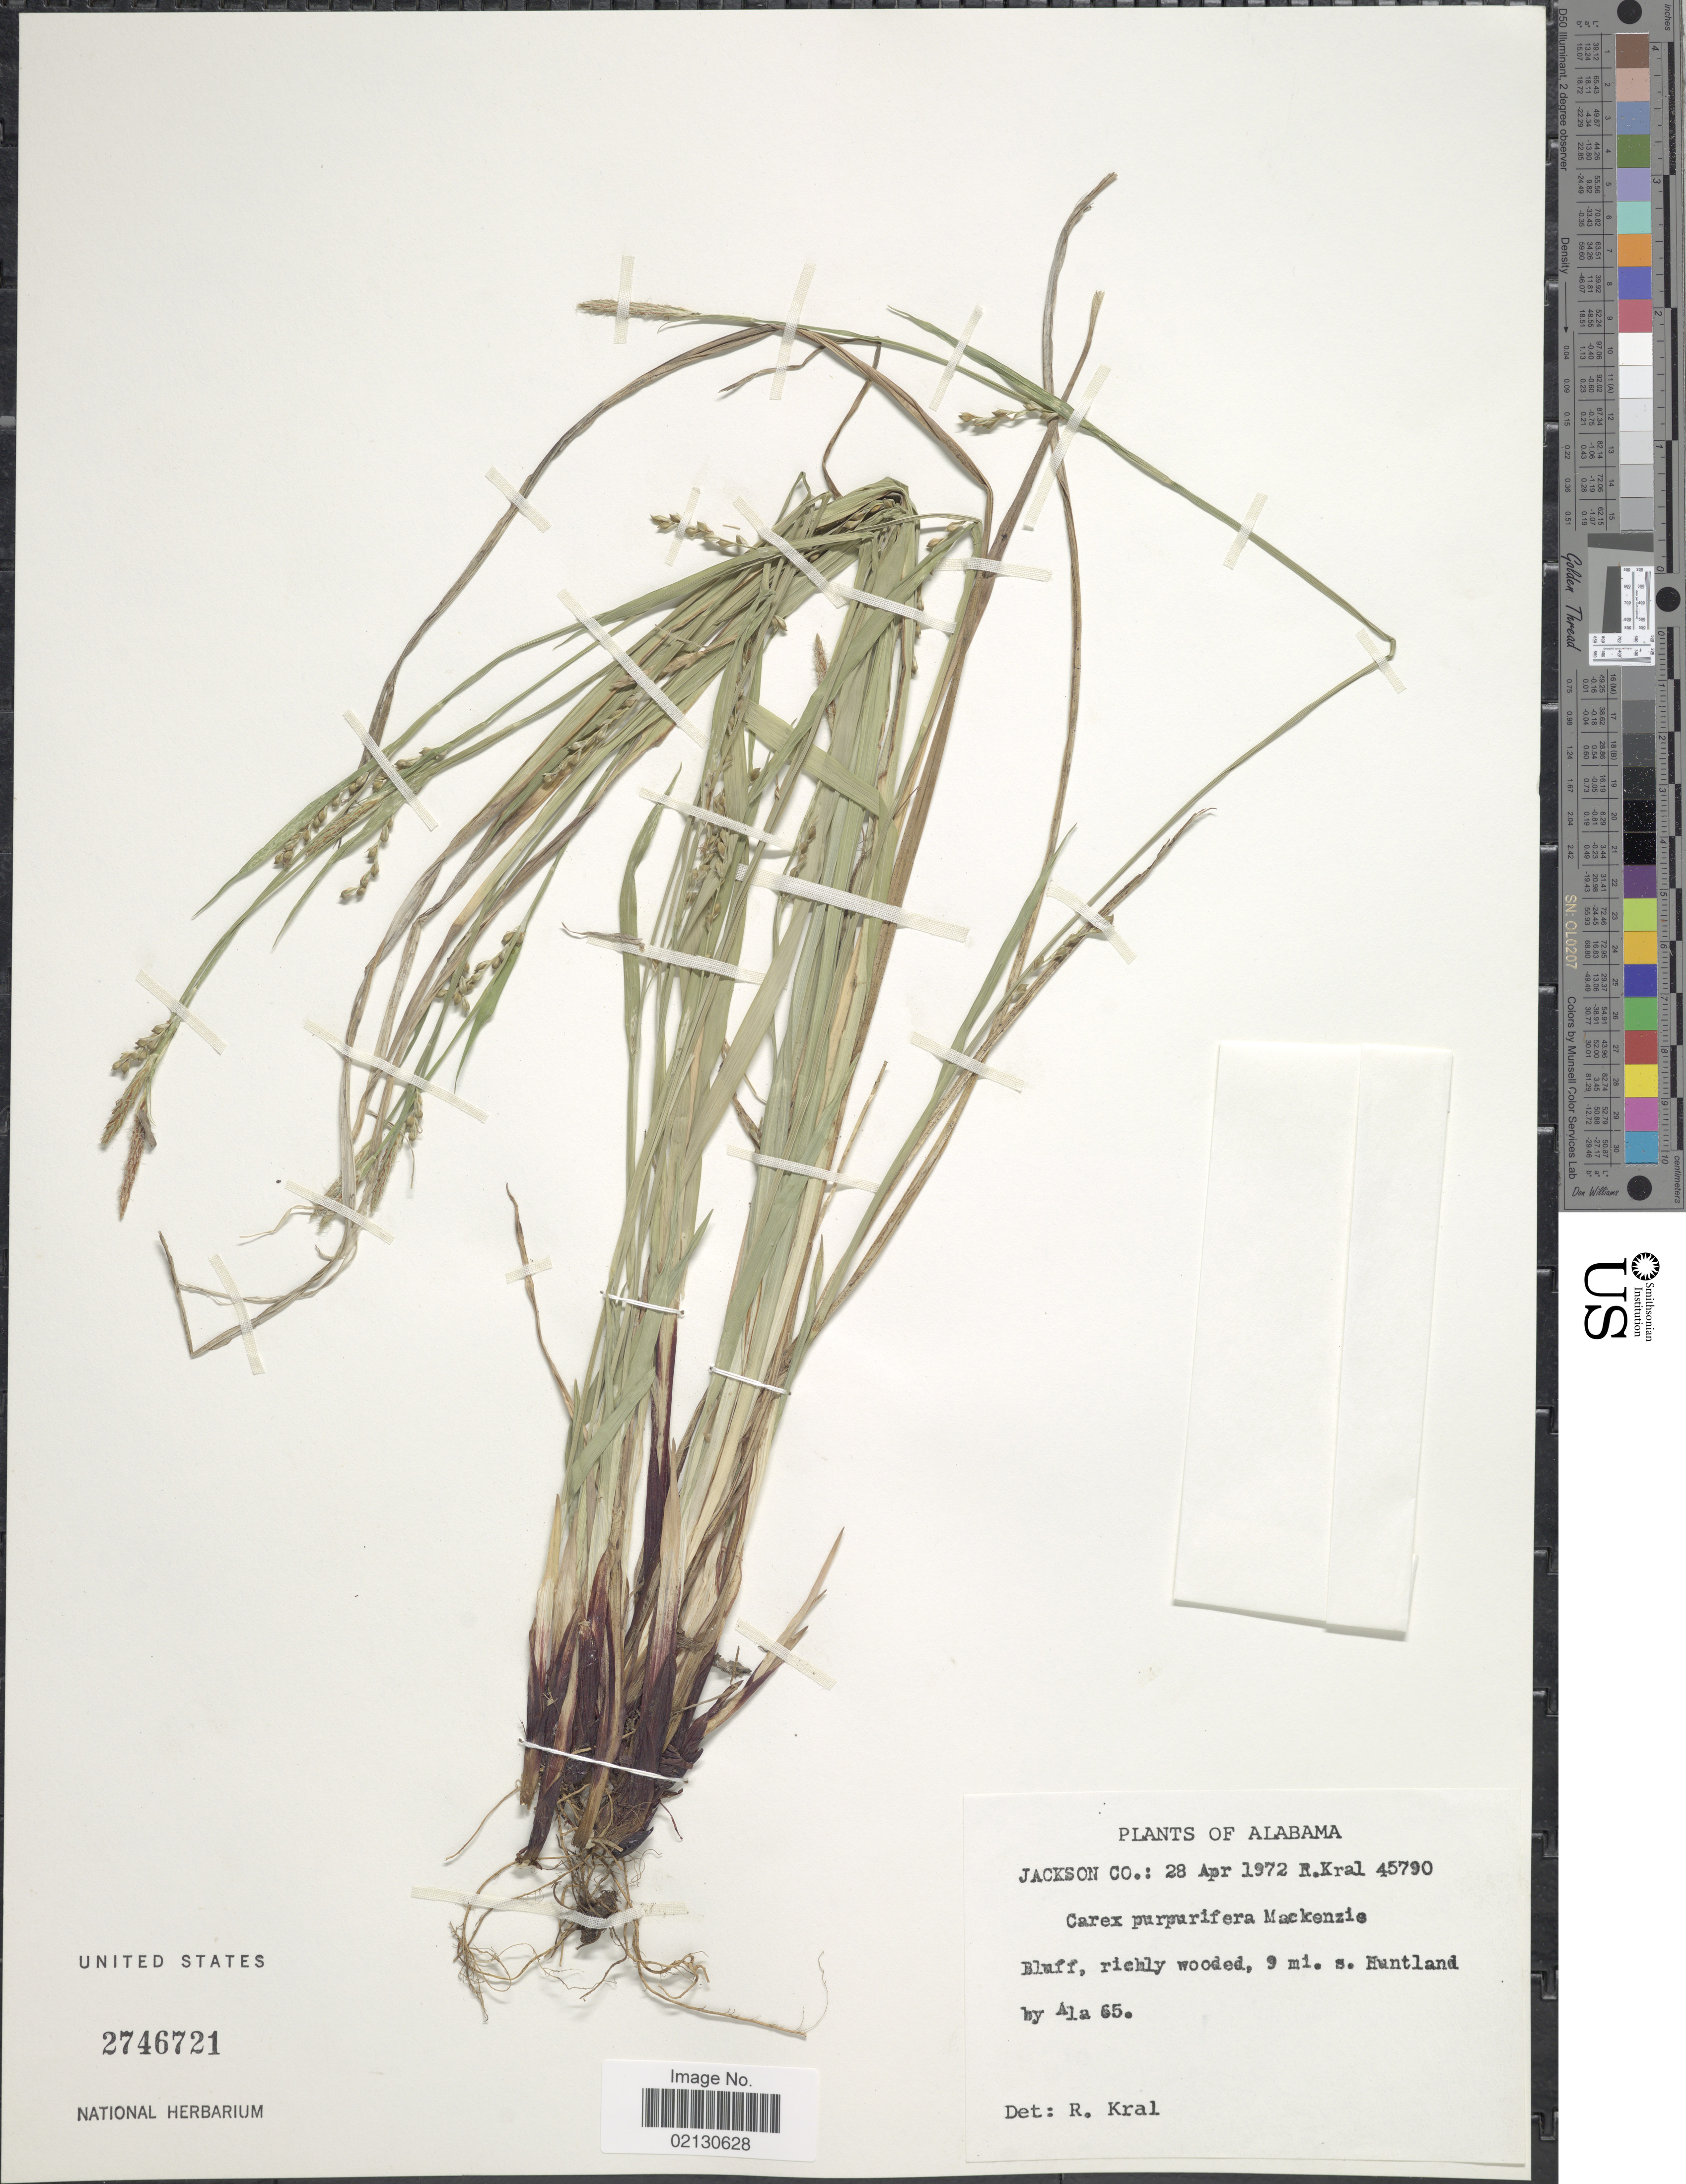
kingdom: Plantae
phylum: Tracheophyta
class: Liliopsida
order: Poales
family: Cyperaceae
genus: Carex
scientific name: Carex purpurifera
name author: Mack.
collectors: R. Kral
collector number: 45790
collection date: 1972-04-28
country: United States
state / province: Alabama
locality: Jackson Co.: 9 mi. s. Huntland by Ala 65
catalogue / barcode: US 2746721